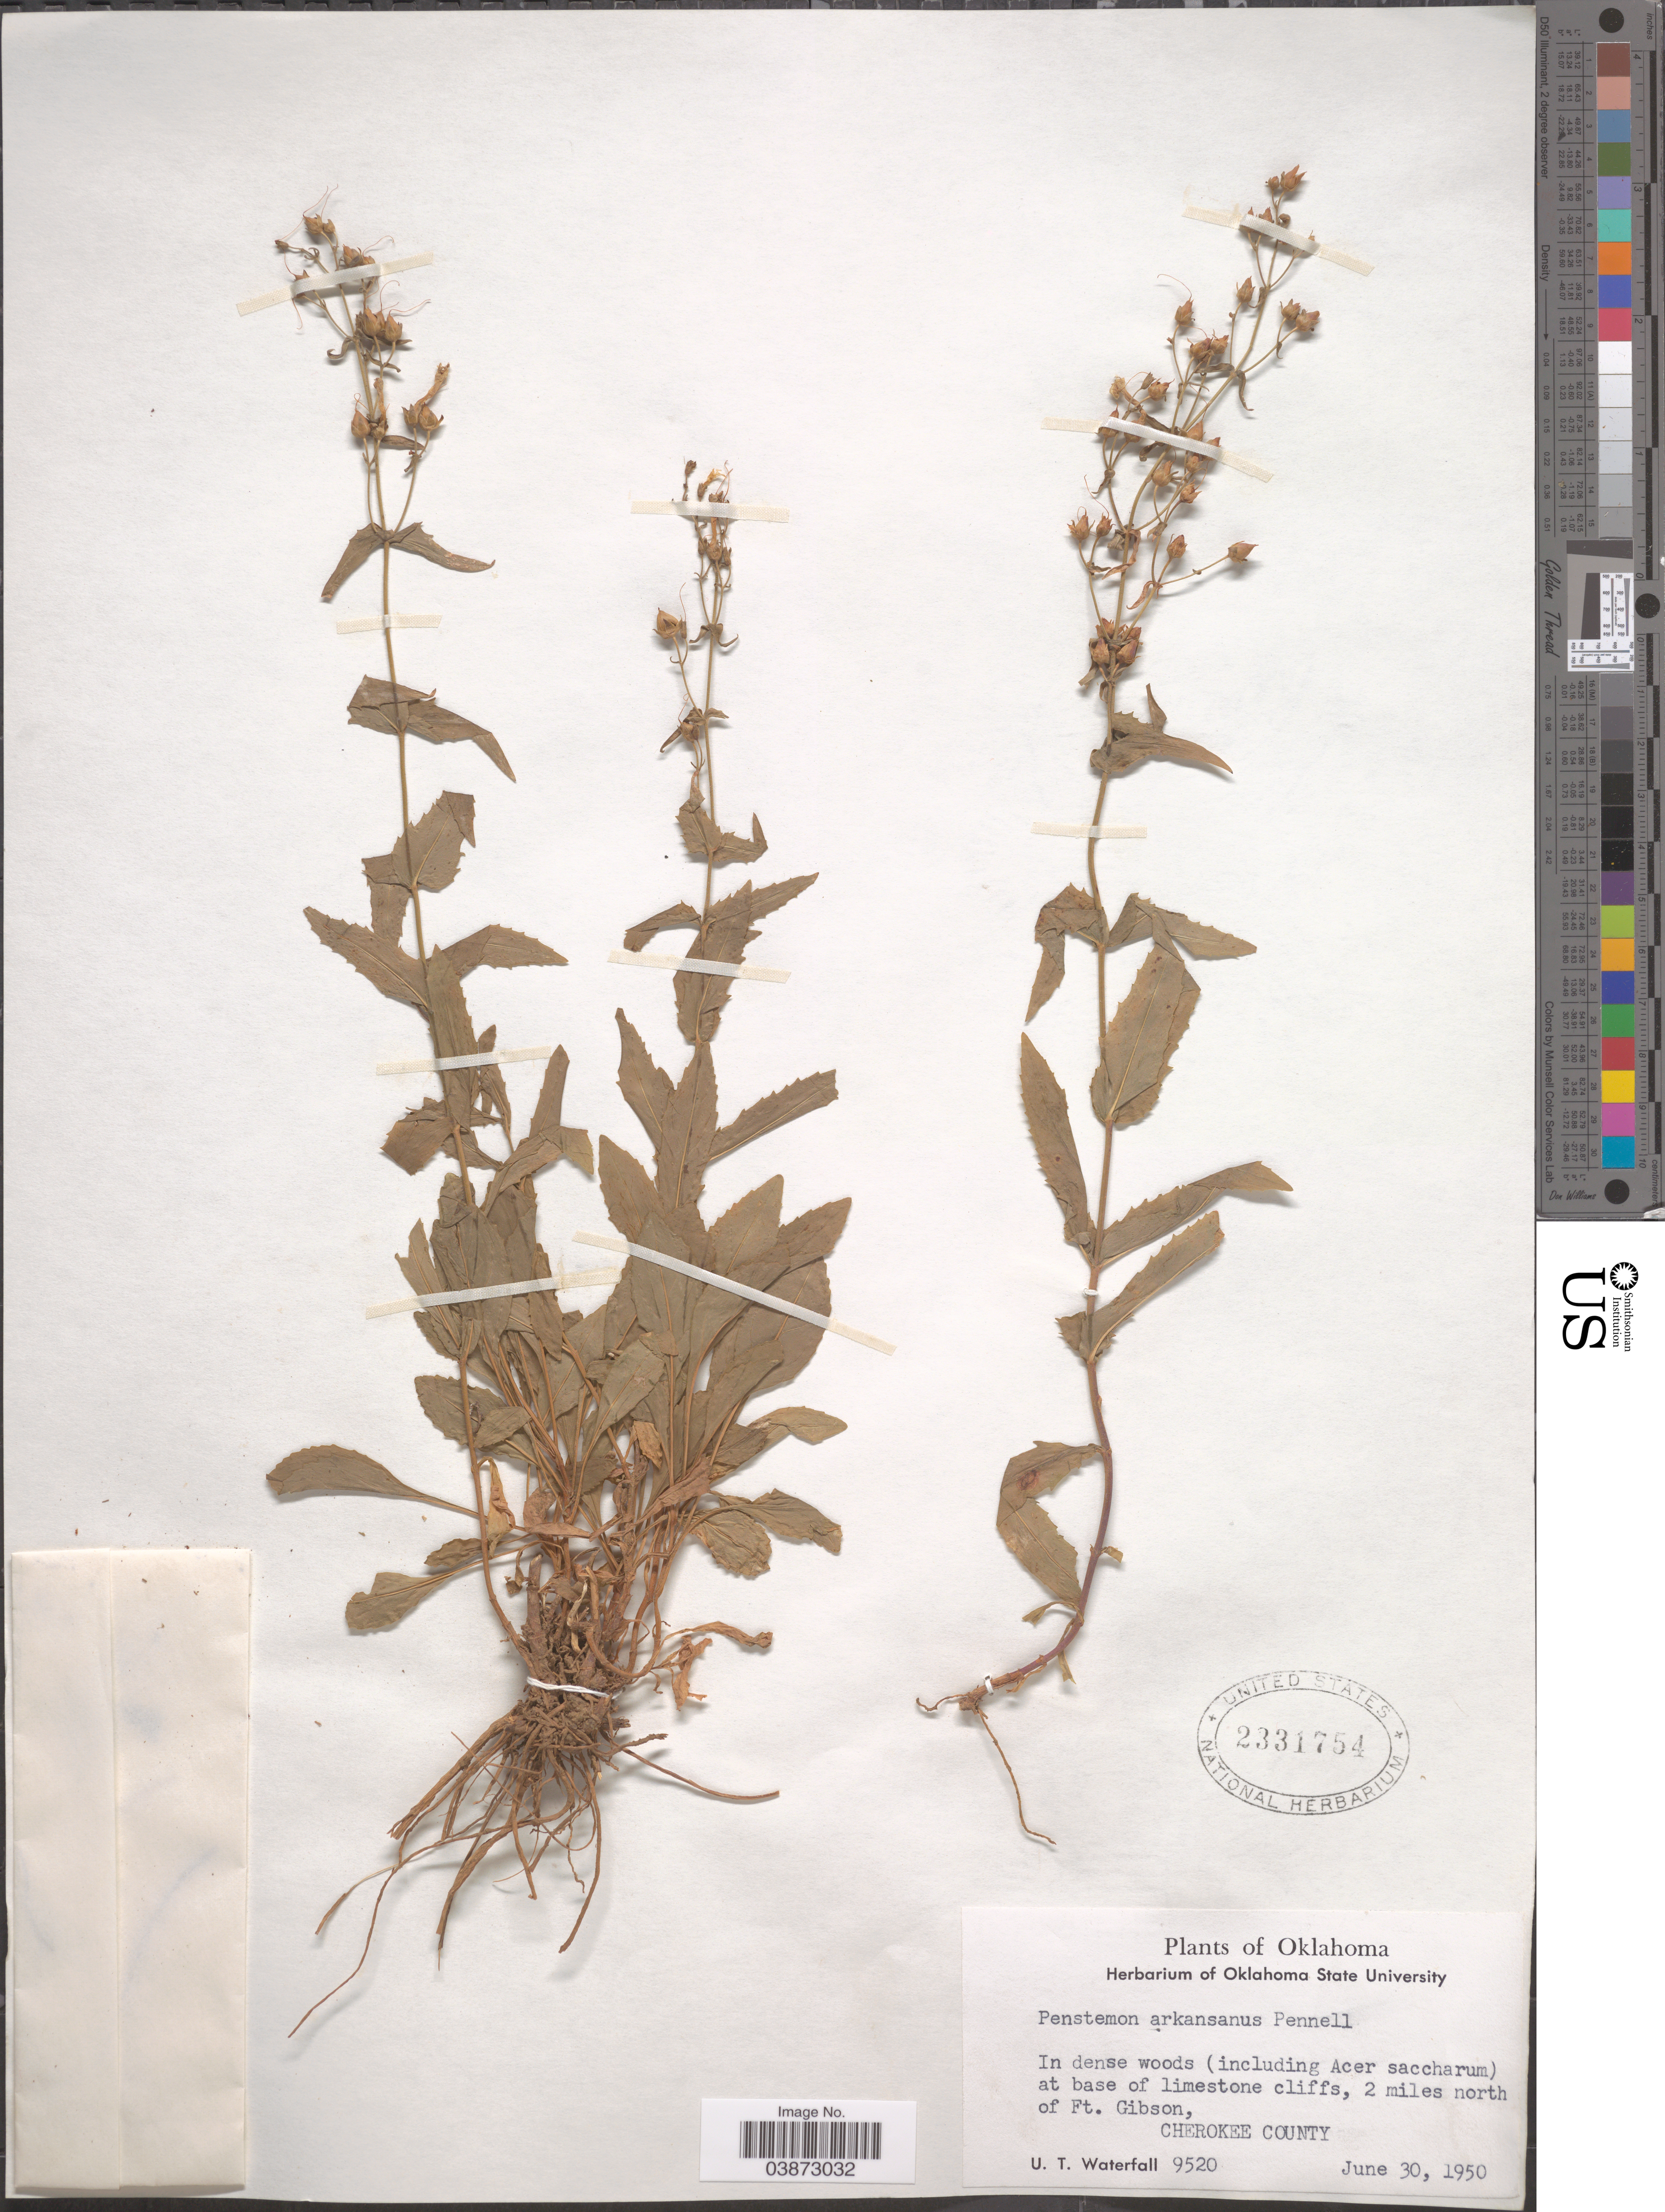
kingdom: Plantae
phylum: Tracheophyta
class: Magnoliopsida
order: Lamiales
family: Plantaginaceae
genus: Penstemon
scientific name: Penstemon arkansanus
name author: Pennell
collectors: U. T. Waterfall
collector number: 9520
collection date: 1950-06-30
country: United States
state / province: Oklahoma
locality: At base of limestone cliffs, 2 miles north of Ft. Gibson, Cherokee County.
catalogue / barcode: US 2331754